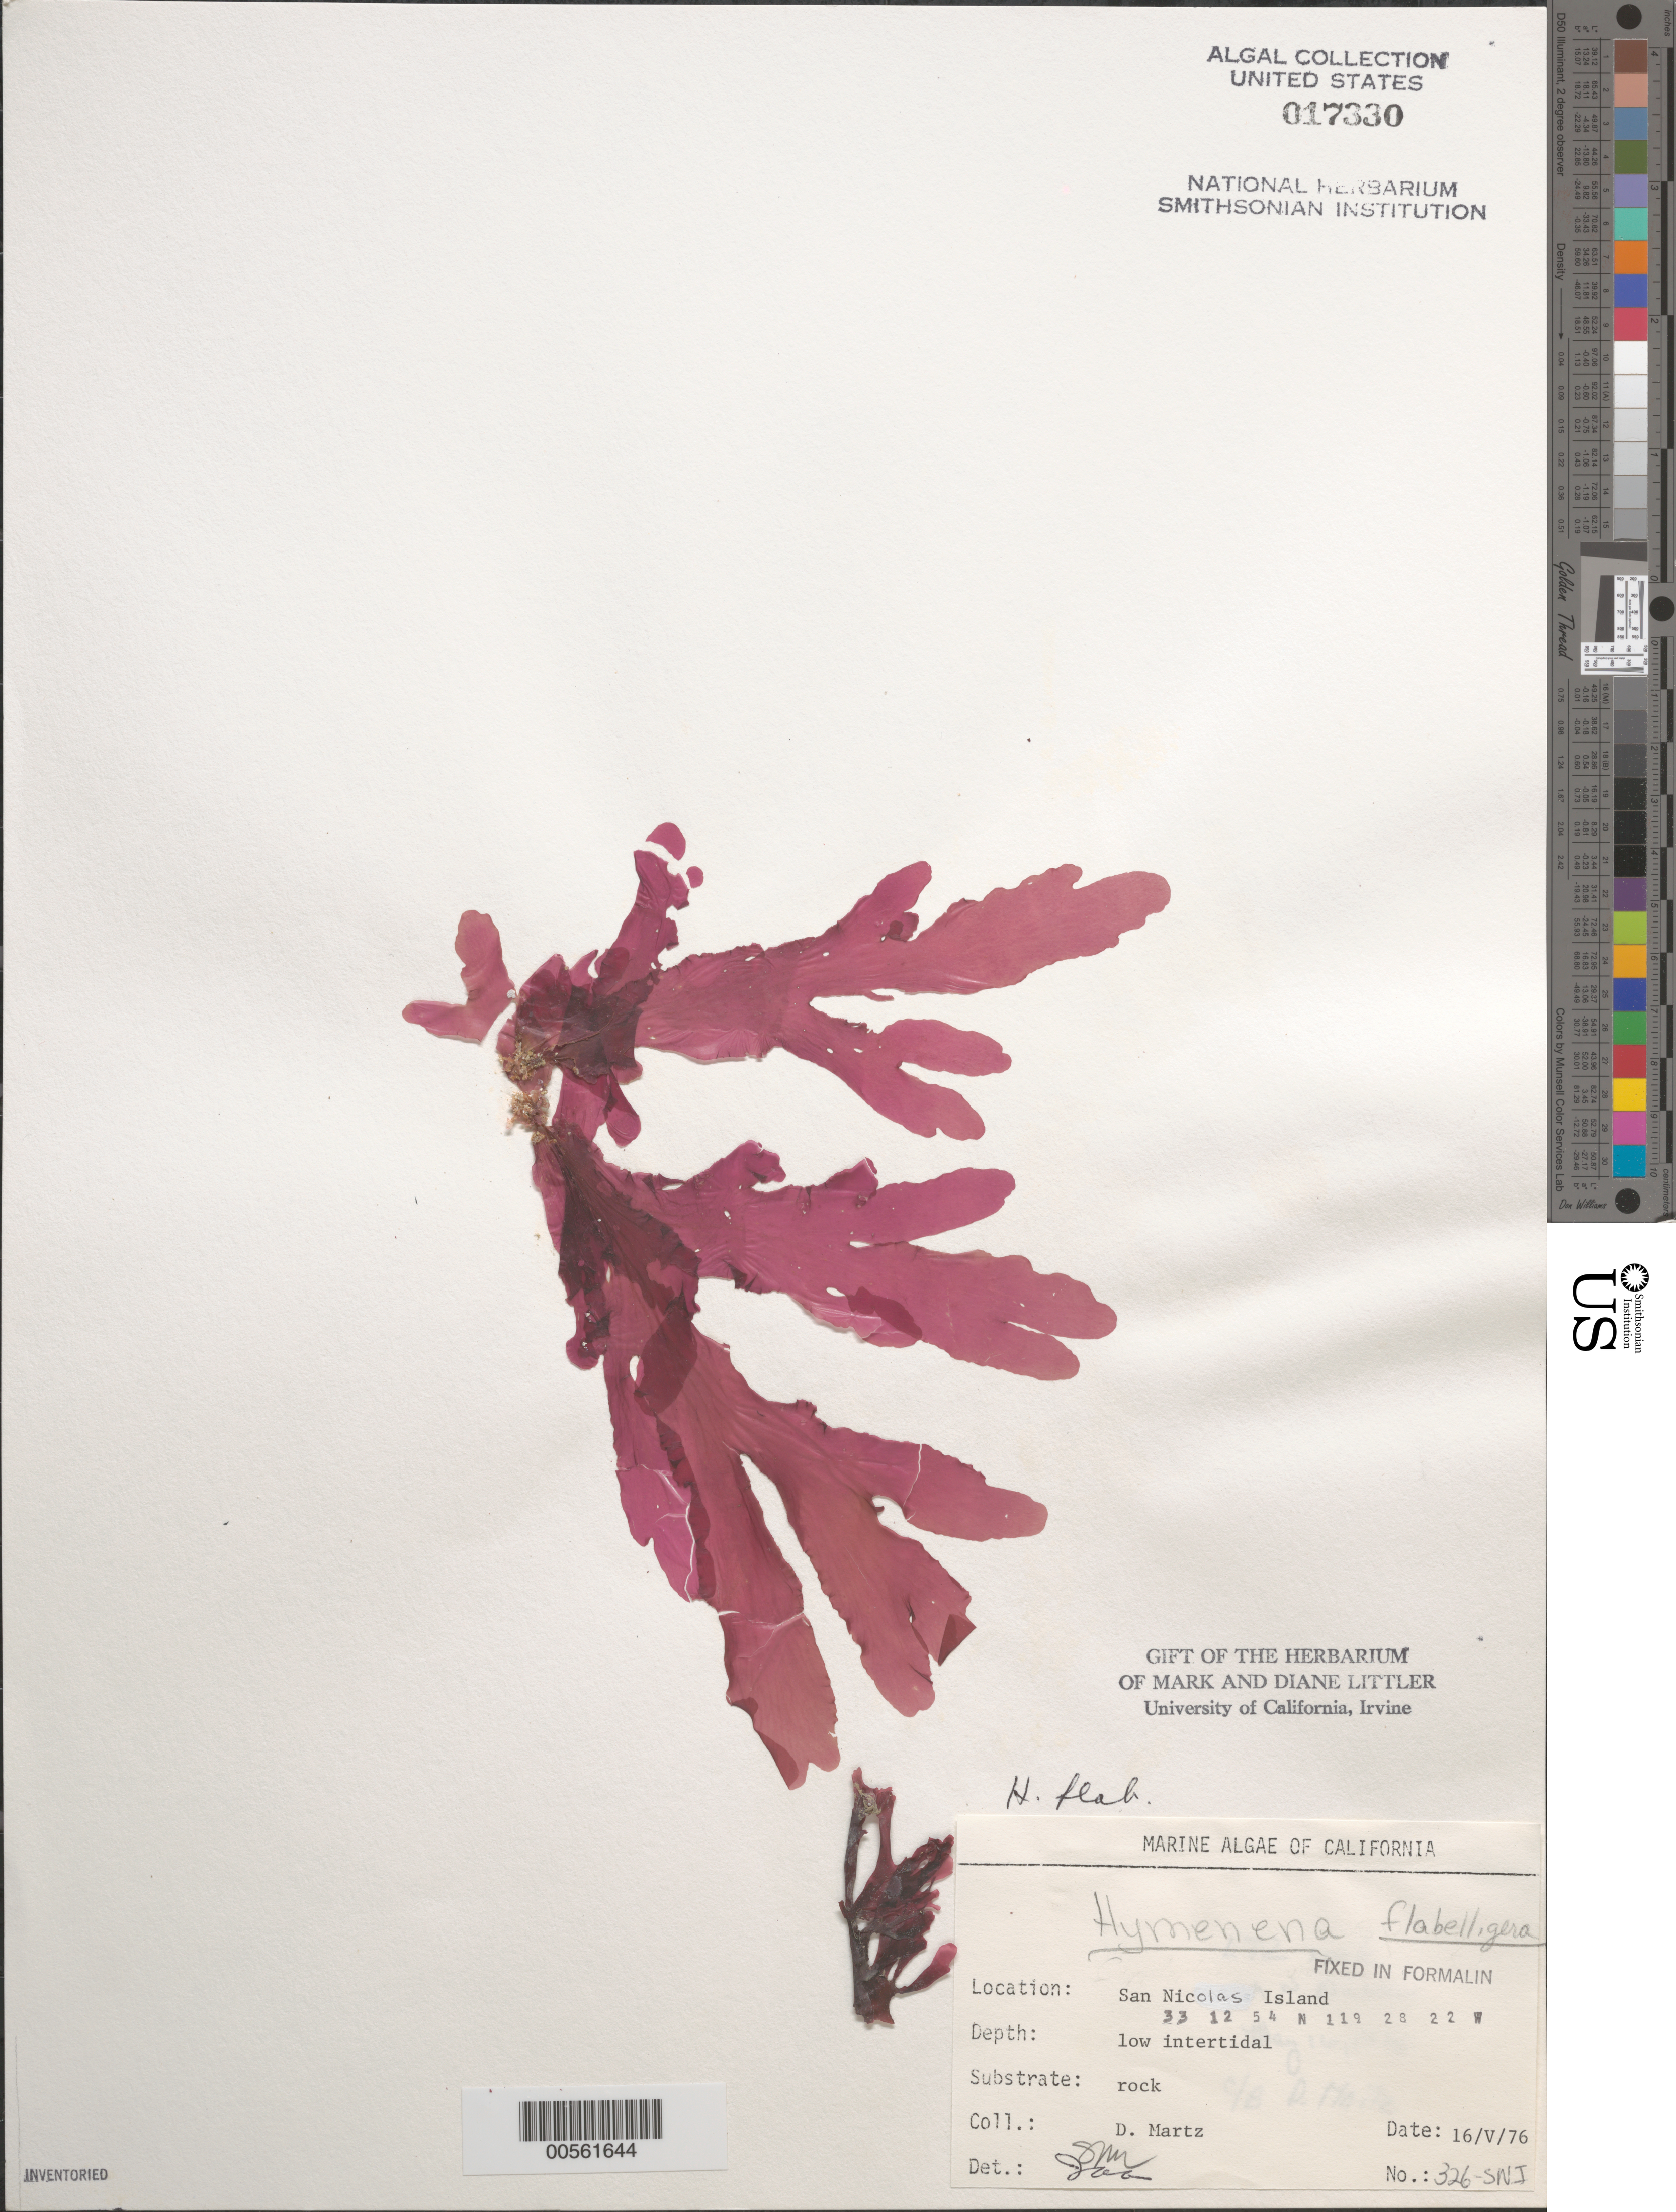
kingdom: Plantae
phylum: Rhodophyta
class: Florideophyceae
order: Ceramiales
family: Delesseriaceae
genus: Hymenena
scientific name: Hymenena flabelligera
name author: (J. Agardh) Kylin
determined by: Murray, S. N.; Abbott, I. A.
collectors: D. Martz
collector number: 326-sni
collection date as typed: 16 May 1976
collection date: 1976-05-16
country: United States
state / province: California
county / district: Ventura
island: San Nicolas Island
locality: Dutch Harbor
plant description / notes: BLM-SOCALBIGHT Rocky Intertidal Survey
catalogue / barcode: US 17330